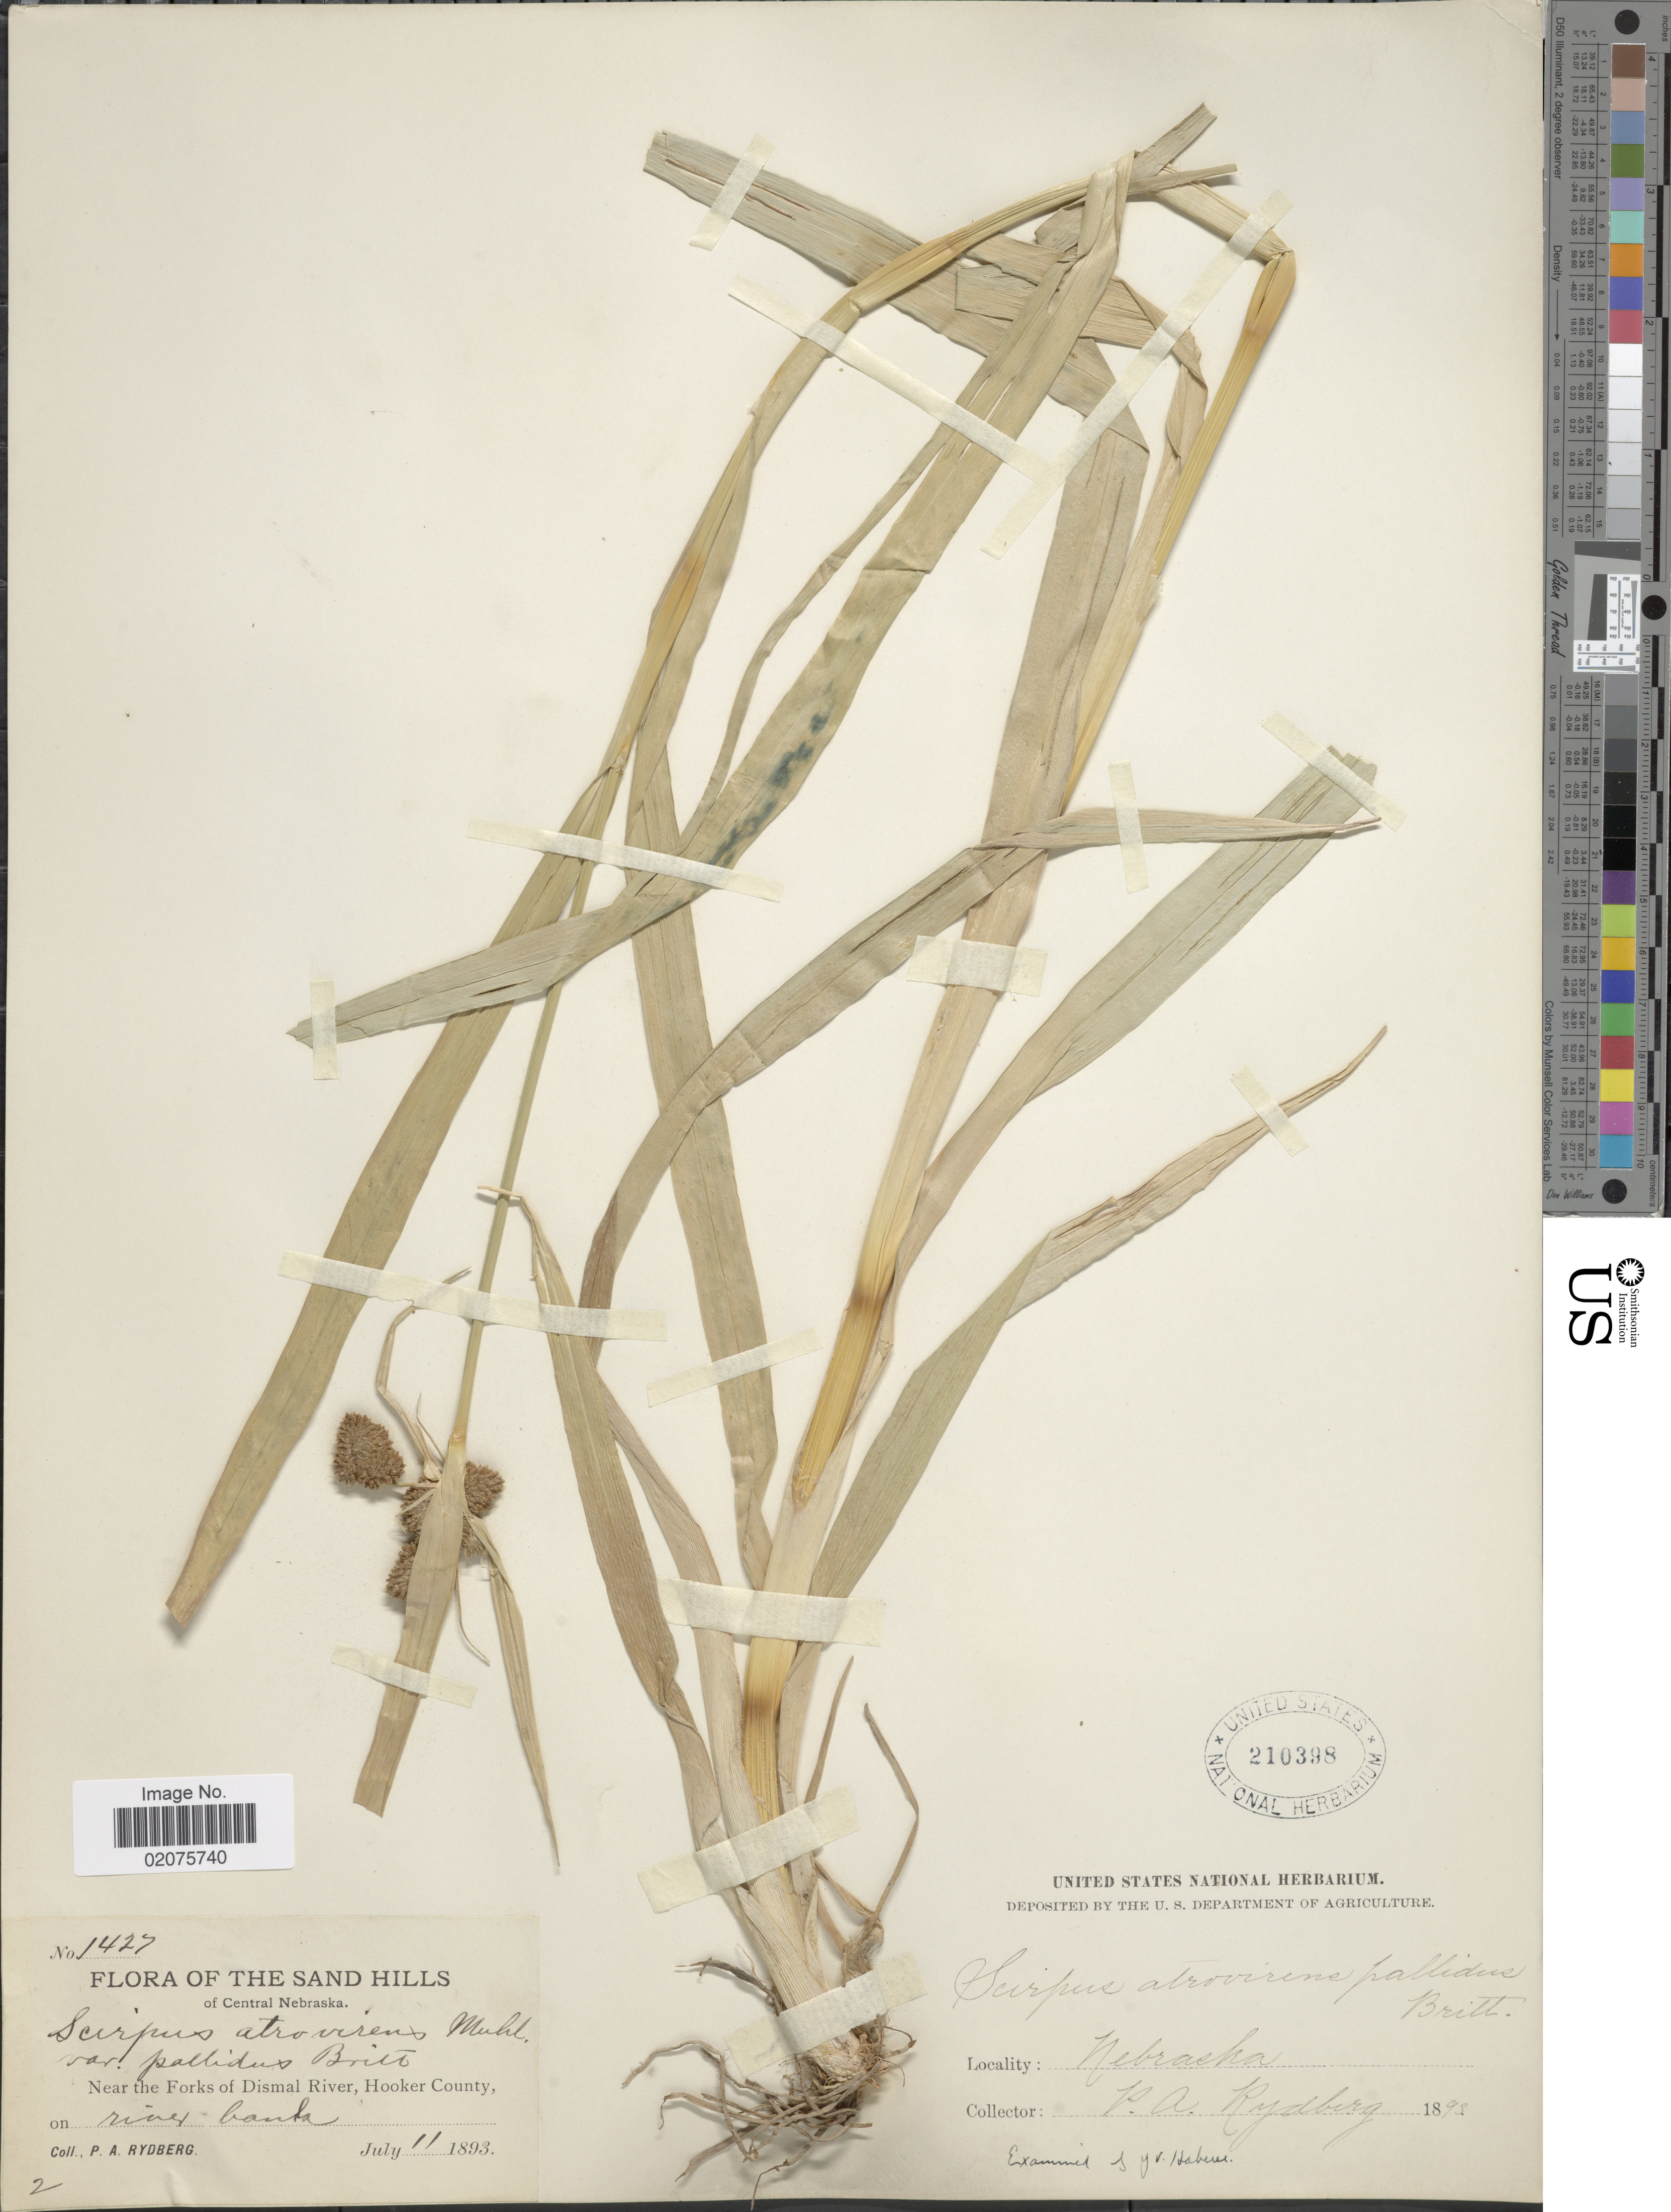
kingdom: Plantae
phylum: Tracheophyta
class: Liliopsida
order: Poales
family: Cyperaceae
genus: Scirpus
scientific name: Scirpus pallidus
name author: (Britton) Fernald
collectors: P. A. Rydberg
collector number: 1427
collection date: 1893-06-11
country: United States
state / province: Nebraska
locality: The Sand Hills of Central Nebraska. Near the Forks of Dismal River, Hooker County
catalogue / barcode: US 210398